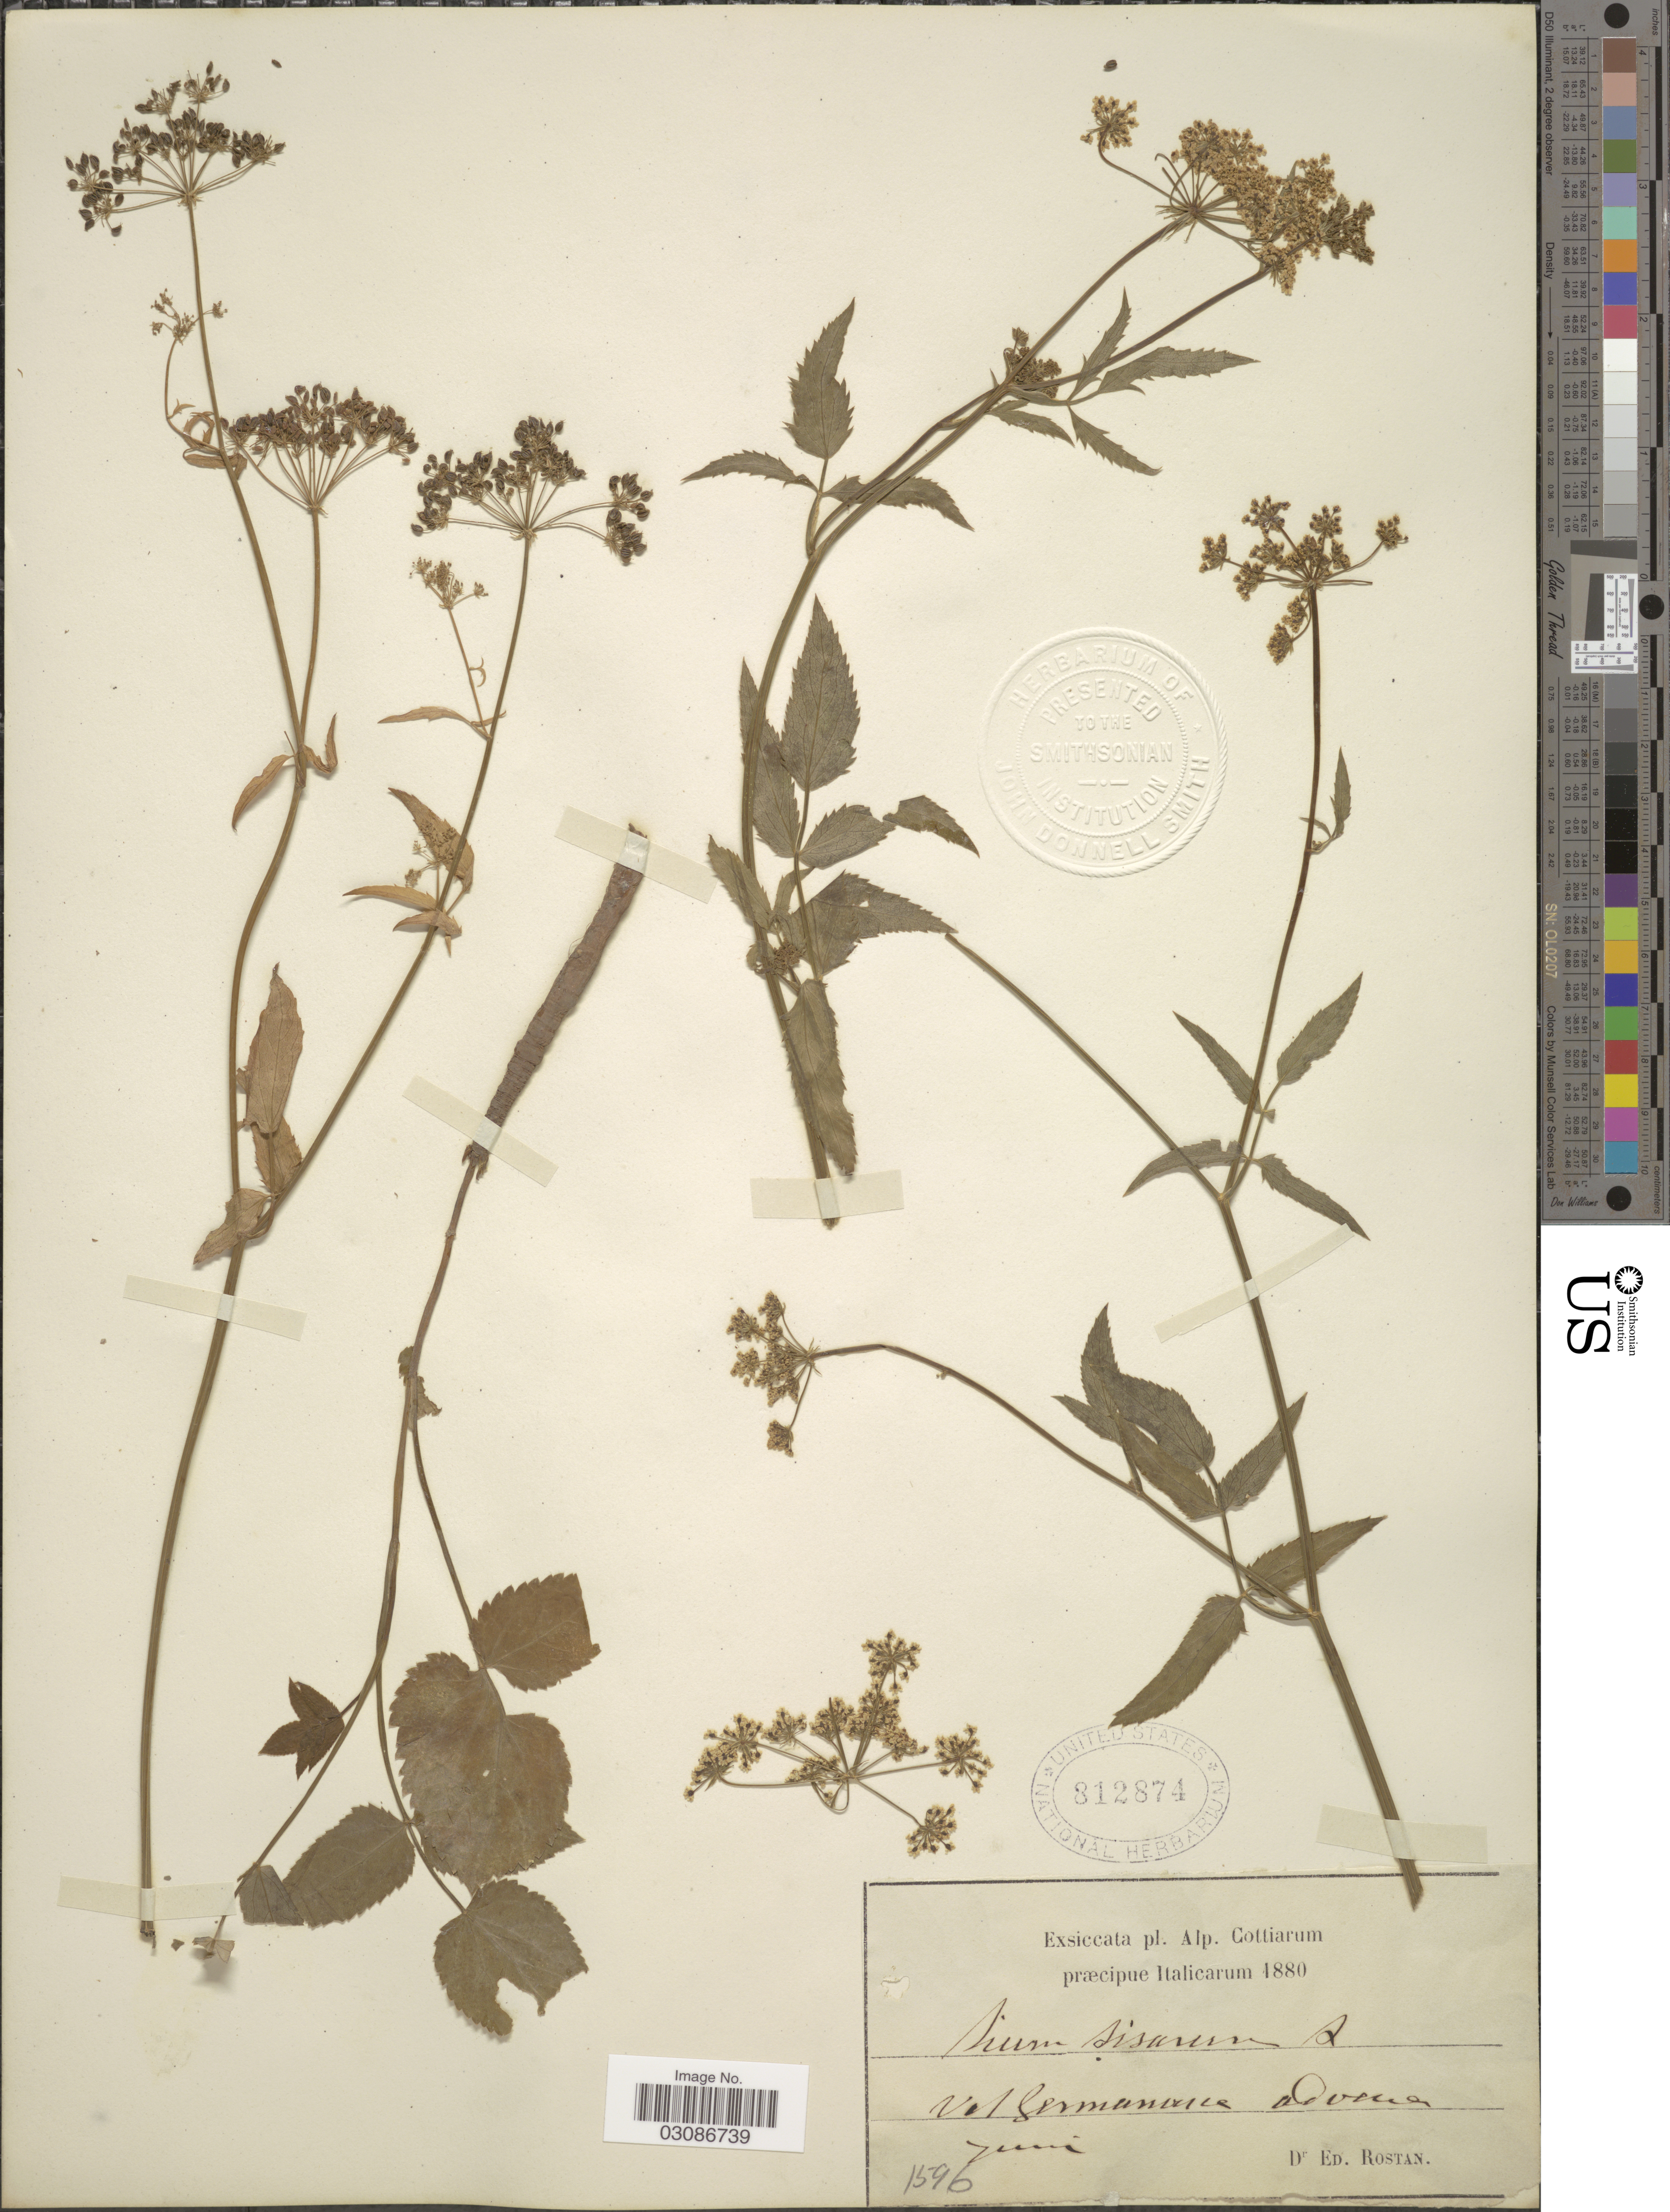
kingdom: Plantae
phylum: Tracheophyta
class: Magnoliopsida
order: Apiales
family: Apiaceae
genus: Sium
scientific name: Sium sisarum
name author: L.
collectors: E. Rostan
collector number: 1596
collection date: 1880-06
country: Italy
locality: Alp. Cottiarum praecipue Italicarum.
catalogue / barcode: US 812874